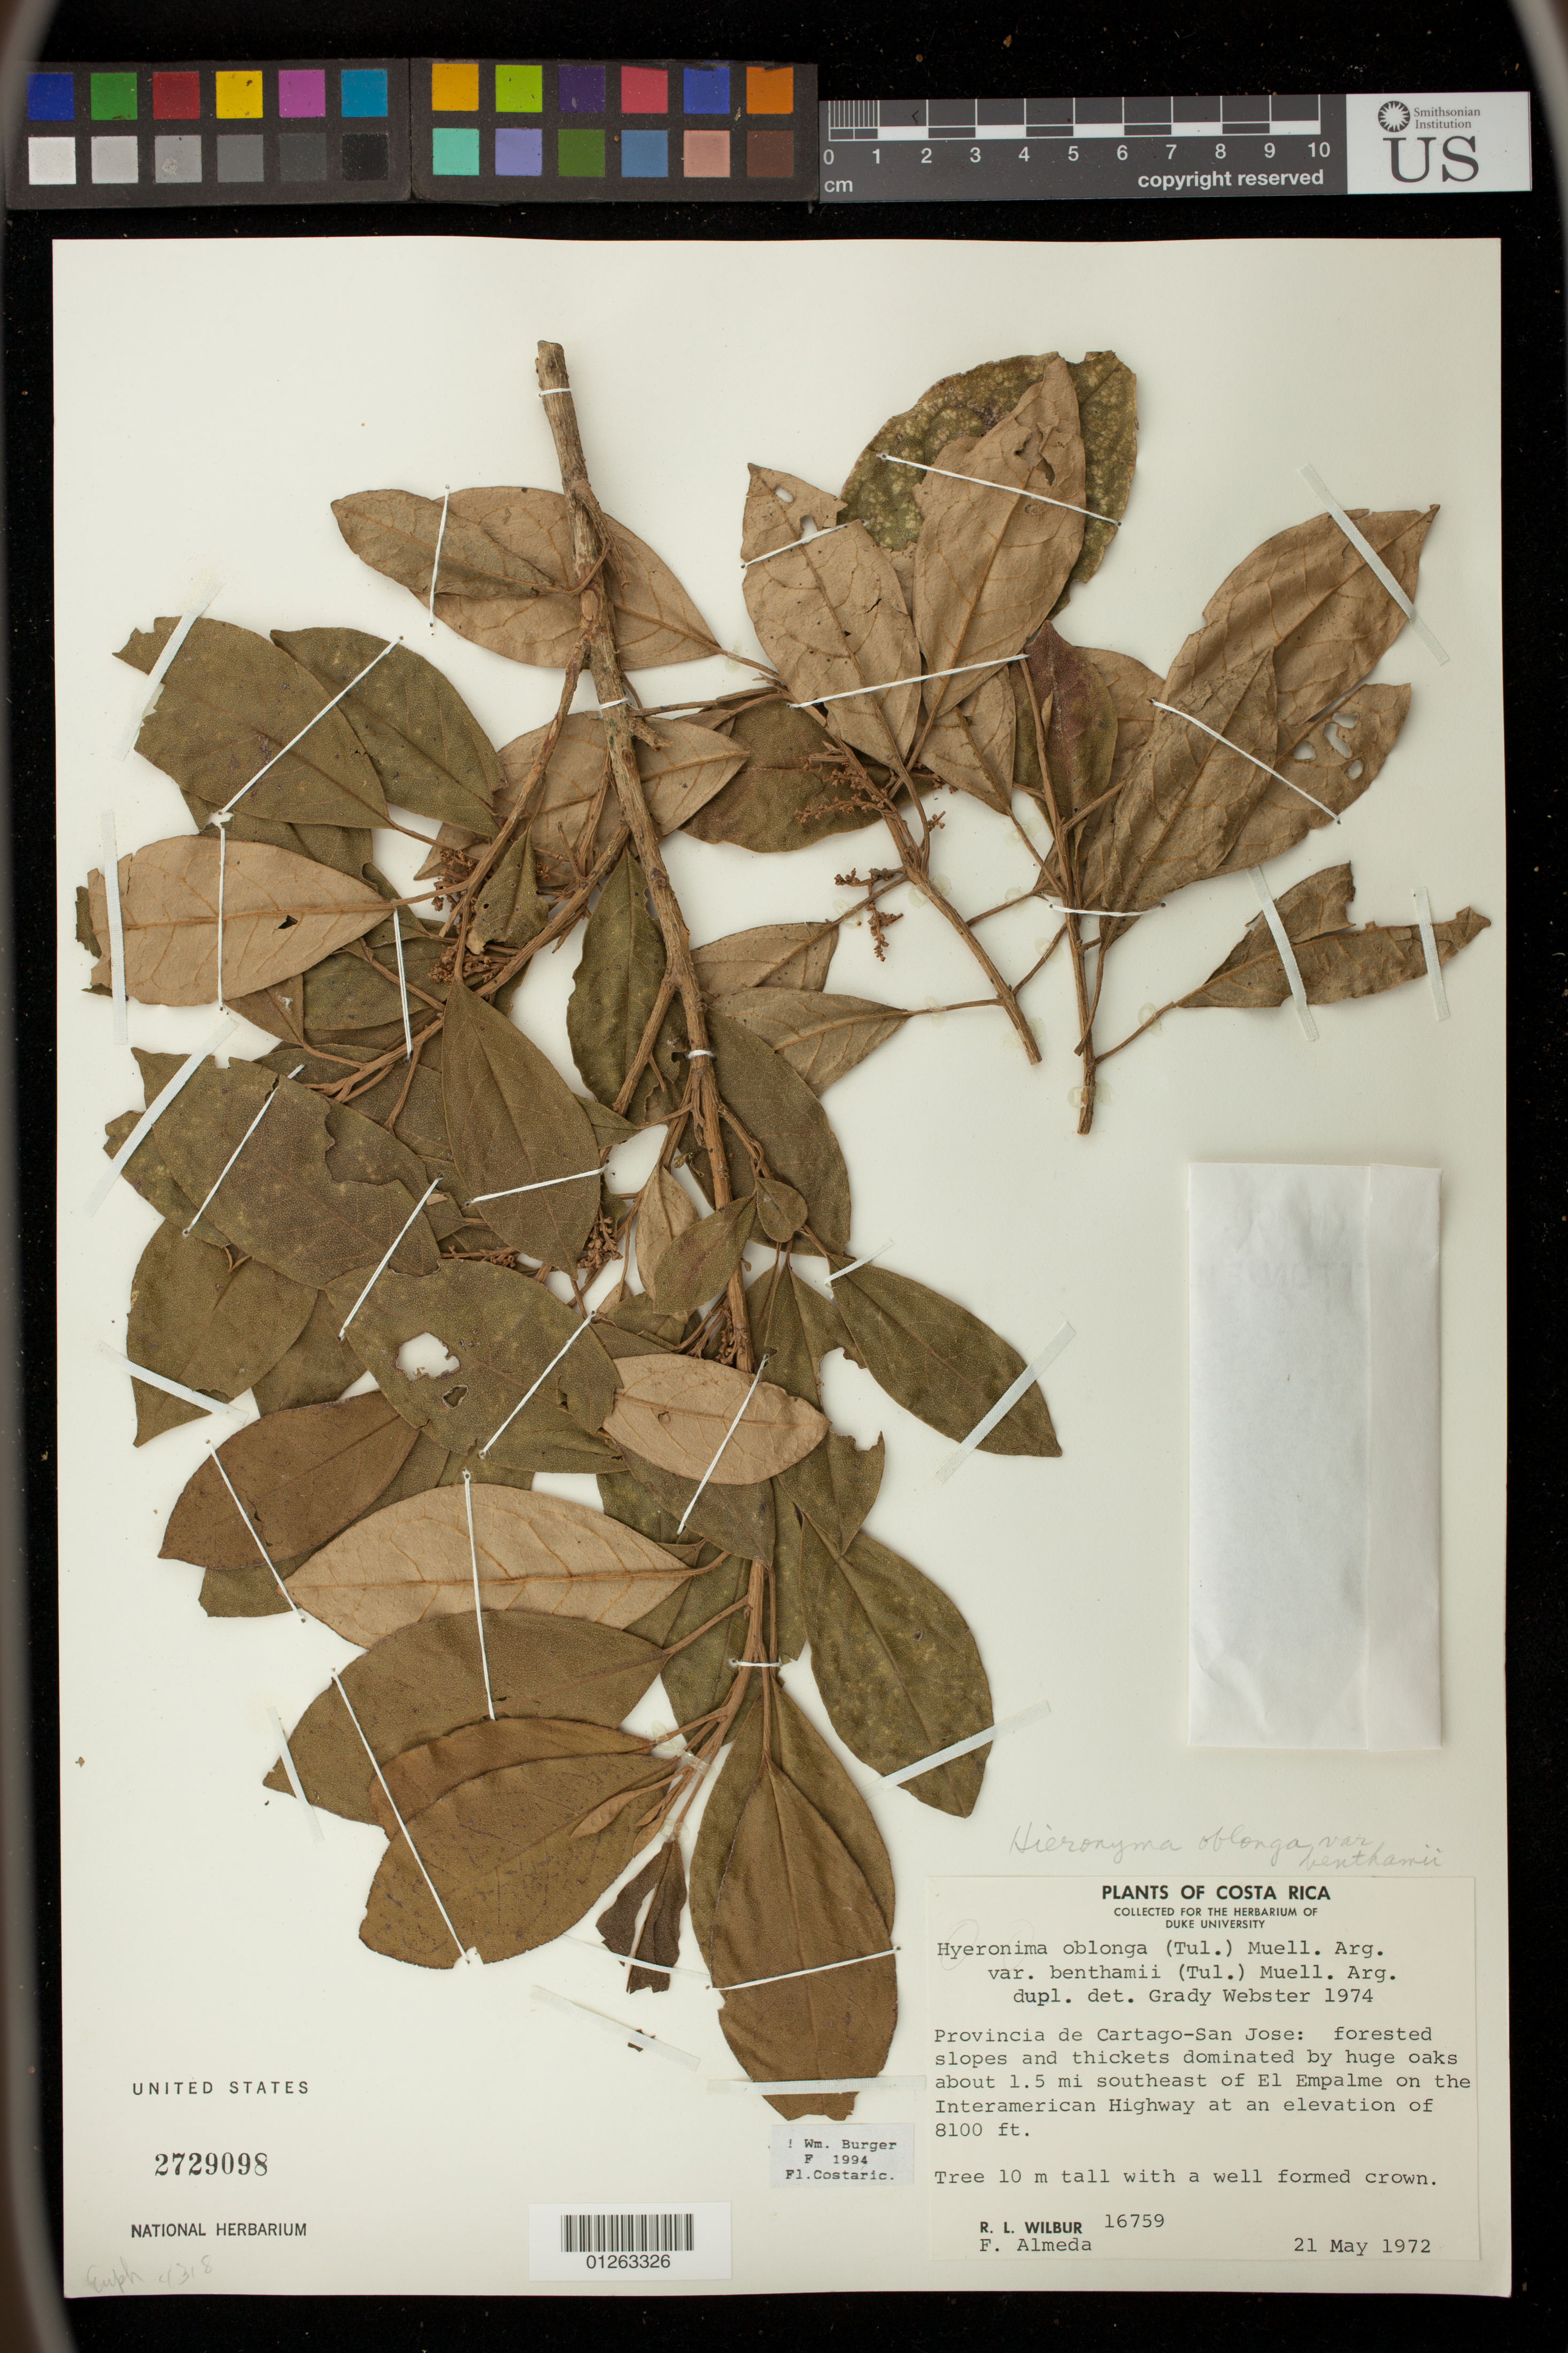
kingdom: Plantae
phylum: Tracheophyta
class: Magnoliopsida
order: Malpighiales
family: Phyllanthaceae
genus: Hieronyma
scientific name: Hieronyma oblonga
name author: (Tul.) Müll. Arg.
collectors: R. L. Wilbur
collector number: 16759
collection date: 1972-05-21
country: Costa Rica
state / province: San José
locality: Provincia de Cartago-San Jose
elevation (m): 2470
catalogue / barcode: US 2729098